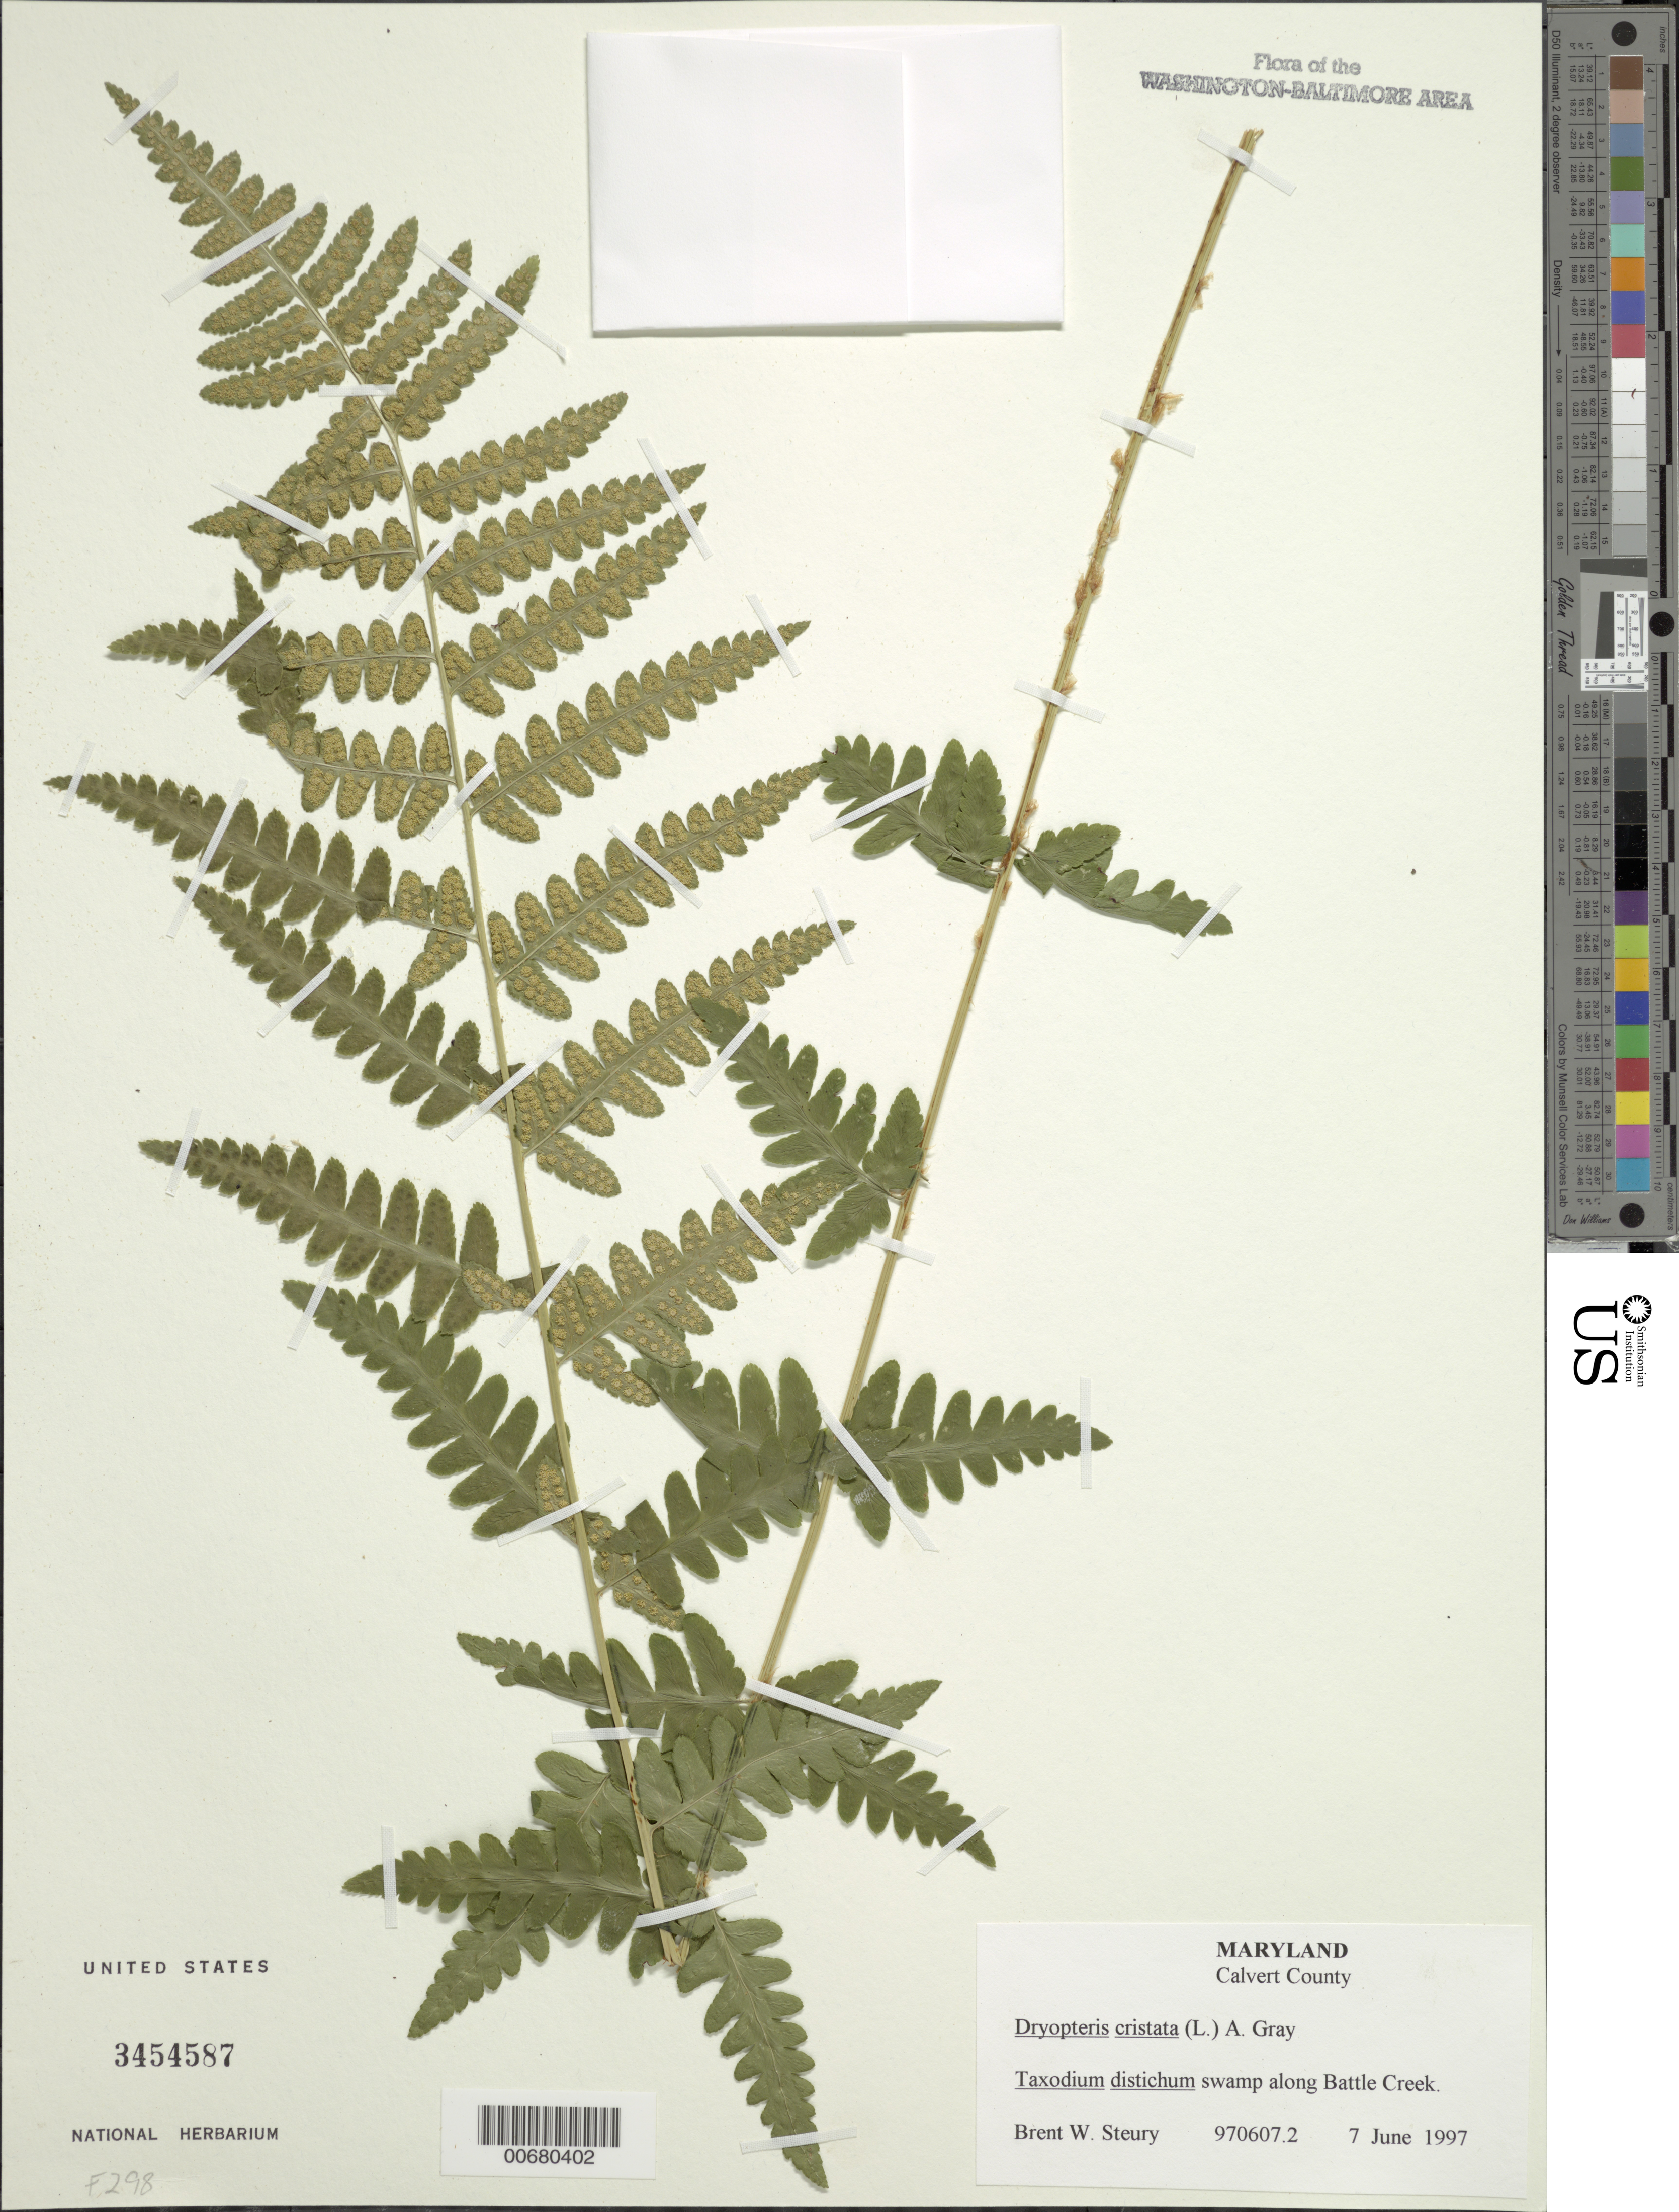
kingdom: Plantae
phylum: Tracheophyta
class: Polypodiopsida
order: Polypodiales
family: Dryopteridaceae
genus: Dryopteris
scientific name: Dryopteris cristata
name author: (L.) A. Gray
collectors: B. Steury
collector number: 970607.2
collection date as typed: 07 Jun 1997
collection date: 1997-06-07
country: United States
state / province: Maryland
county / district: Calvert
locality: Along Battle Creek.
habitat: Taxodium distichum swamp.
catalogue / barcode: US 3454587